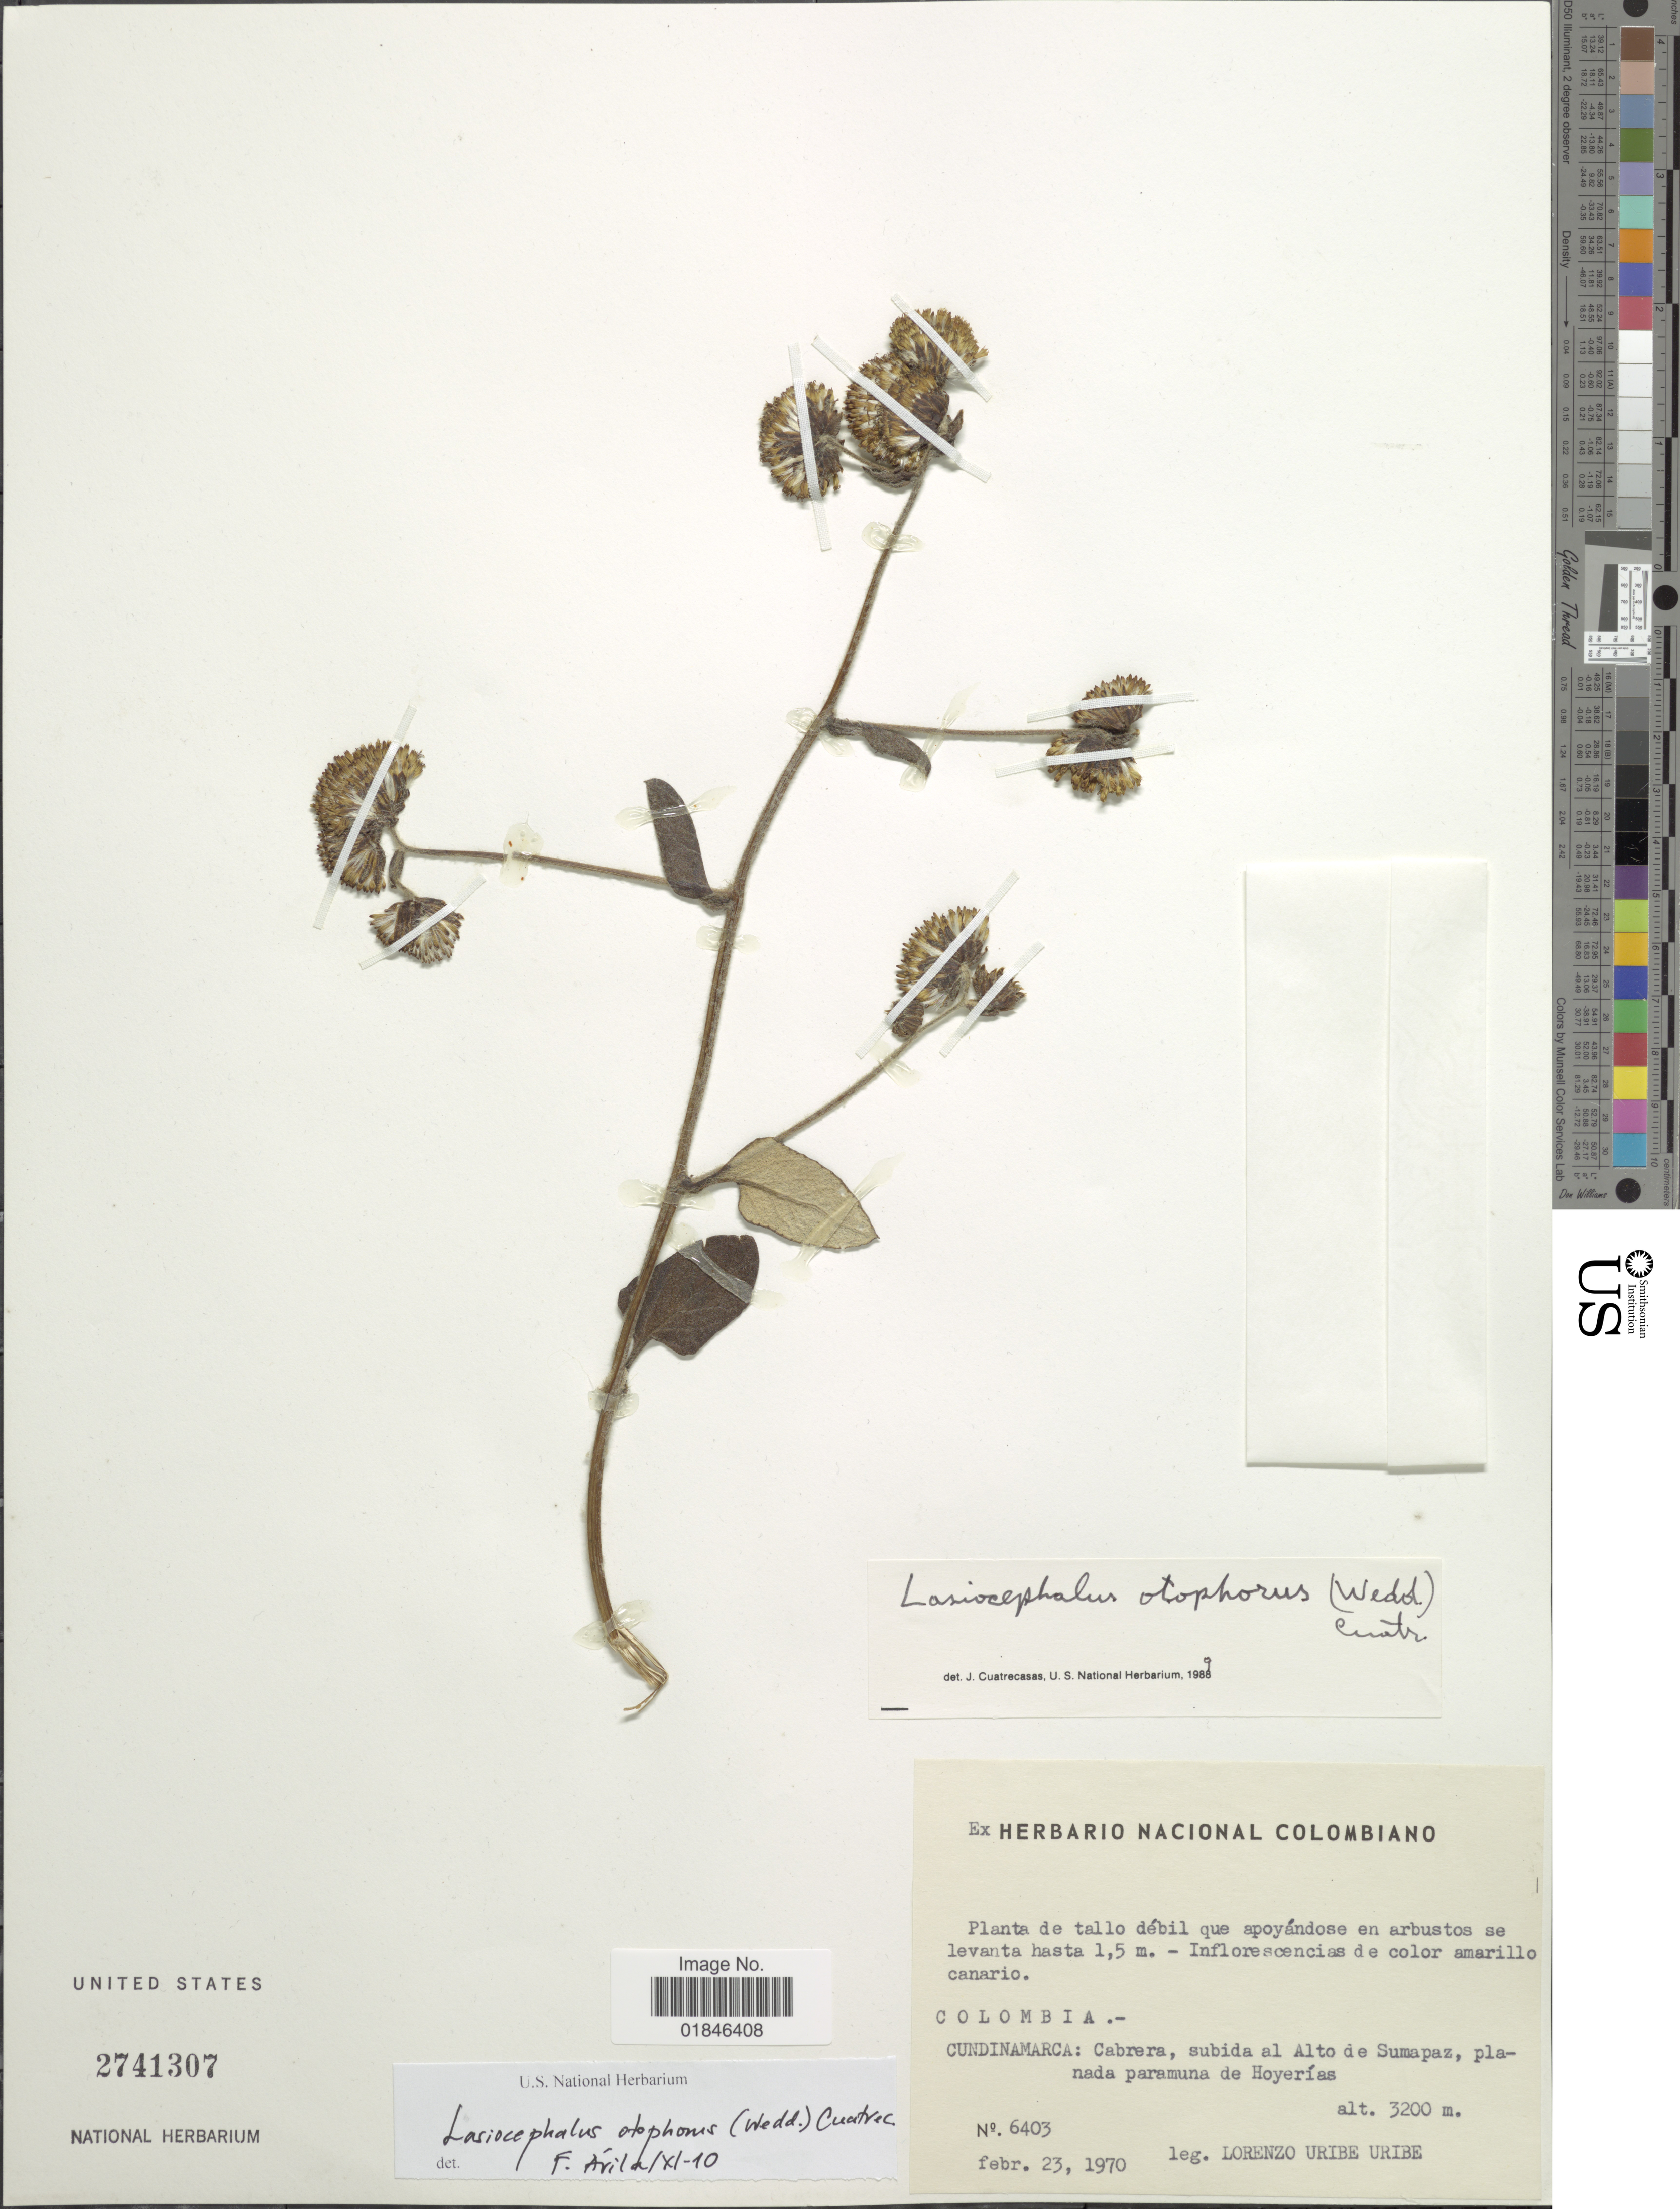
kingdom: Plantae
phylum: Tracheophyta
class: Magnoliopsida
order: Asterales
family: Asteraceae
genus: Senecio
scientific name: Senecio otophorus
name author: Wedd.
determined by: Salomon, Luciana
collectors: L. Uribe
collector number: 6403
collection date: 1970-02-23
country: Colombia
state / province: Cundinamarca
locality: Colombia: Cundinamarca: Cabrera, subida al Alto de Sumapaz, planada paramuna de Hoyerias.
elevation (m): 3200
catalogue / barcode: US 2741307